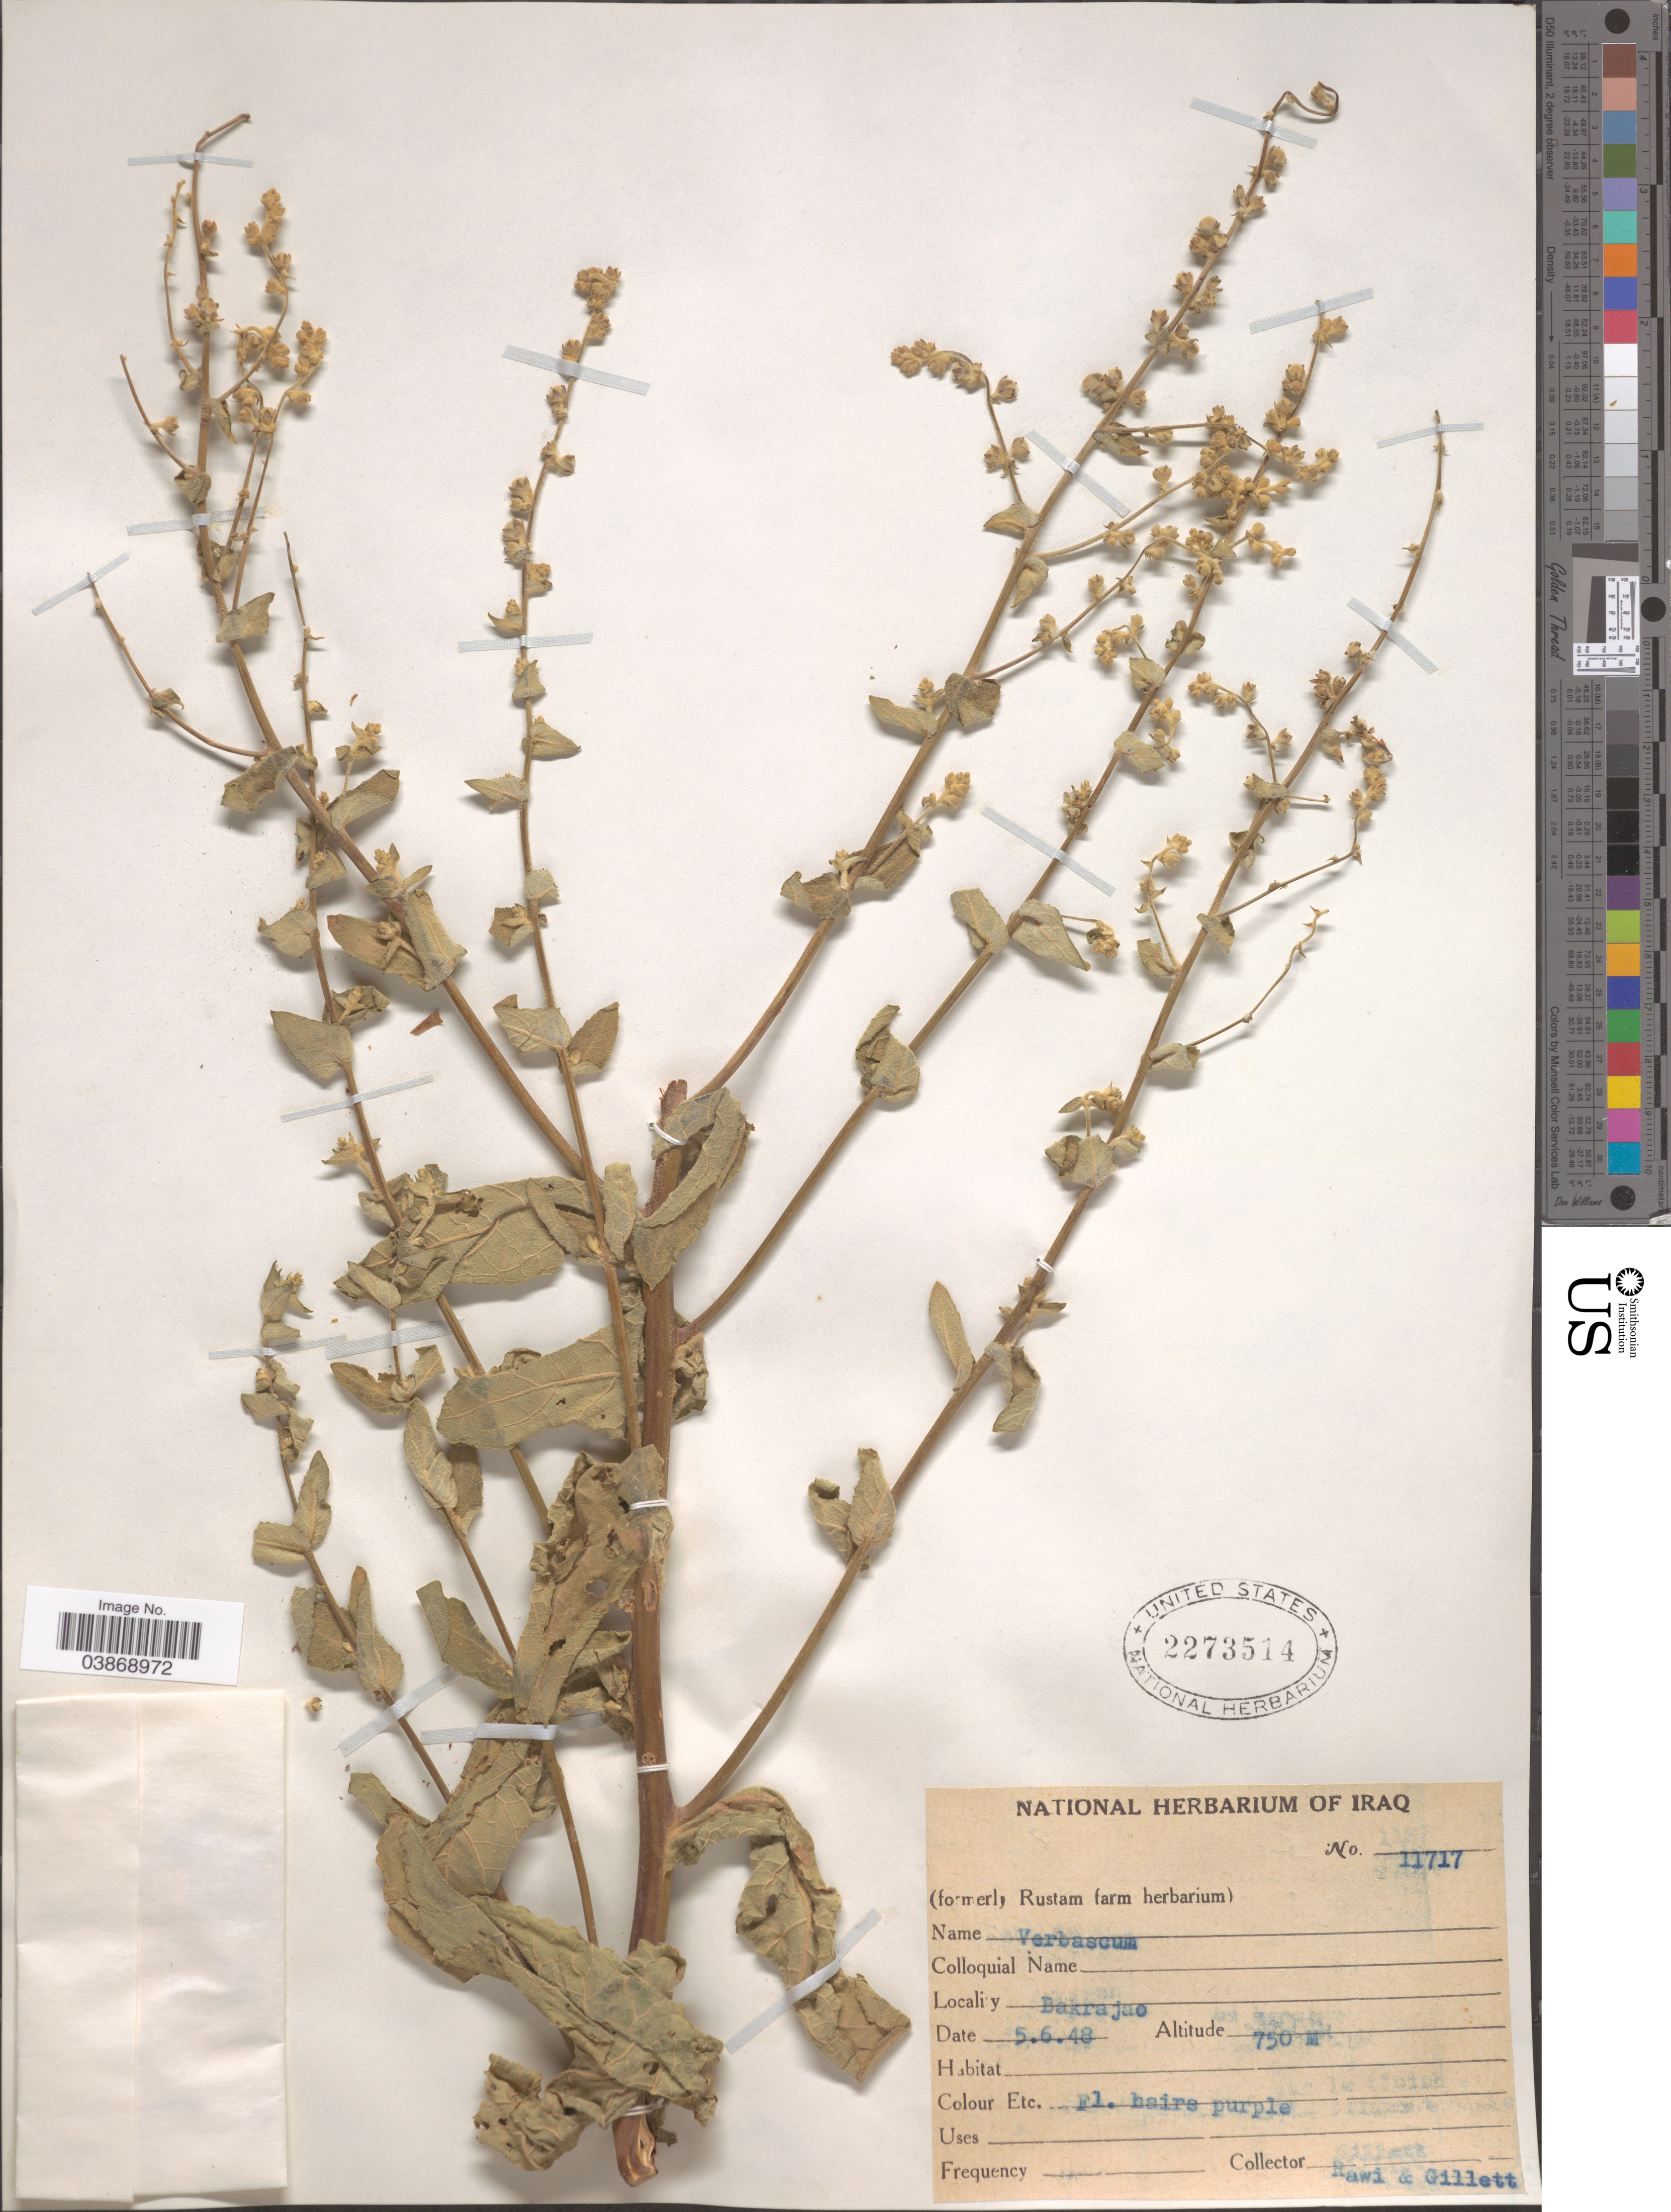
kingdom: Plantae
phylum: Tracheophyta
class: Magnoliopsida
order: Lamiales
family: Scrophulariaceae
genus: Verbascum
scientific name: Verbascum sp.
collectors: -. Rawi & Gillett, --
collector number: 11717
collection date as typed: Transcribed d/m/y: 5/6/48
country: Iraq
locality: Bakrajao.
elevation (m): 750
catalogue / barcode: US 2273514